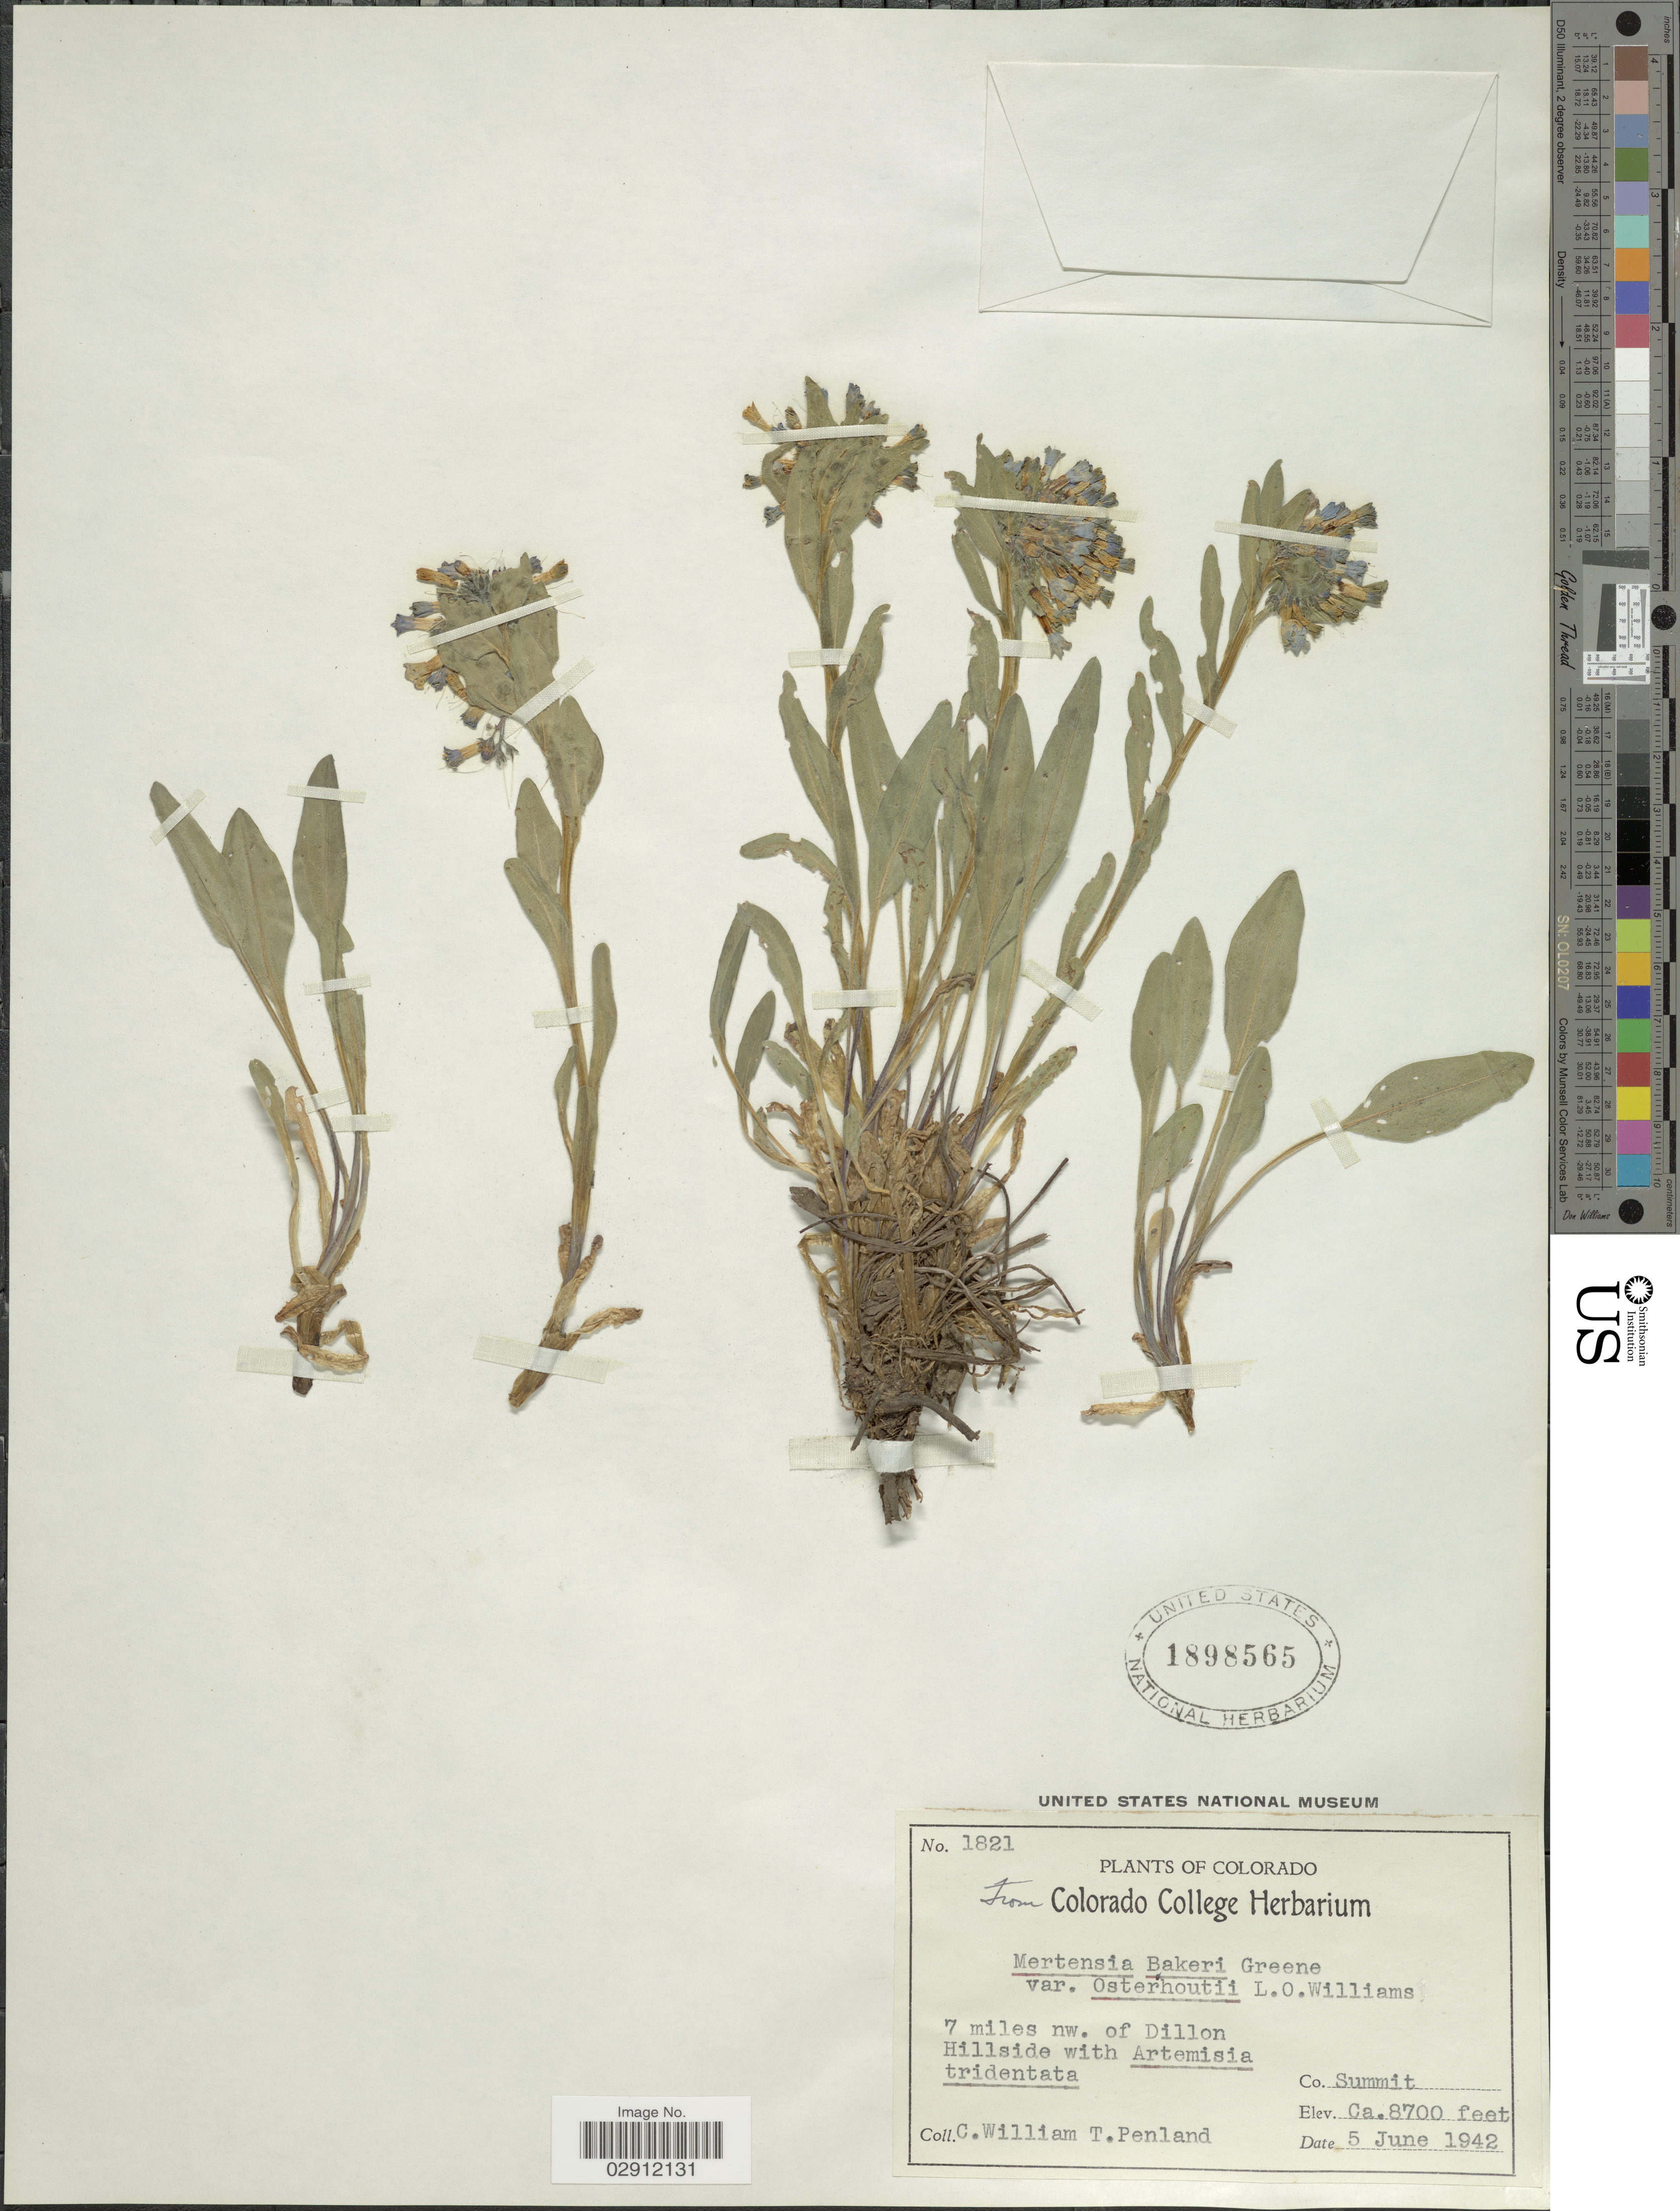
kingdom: Plantae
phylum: Tracheophyta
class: Magnoliopsida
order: Boraginales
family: Boraginaceae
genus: Mertensia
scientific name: Mertensia bakeri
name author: Greene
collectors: C. W. Penland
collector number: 1821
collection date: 1942-06-05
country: United States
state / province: Colorado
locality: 7 miles nw. of Dillon. Co. Summit.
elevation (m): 2652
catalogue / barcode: US 1898565